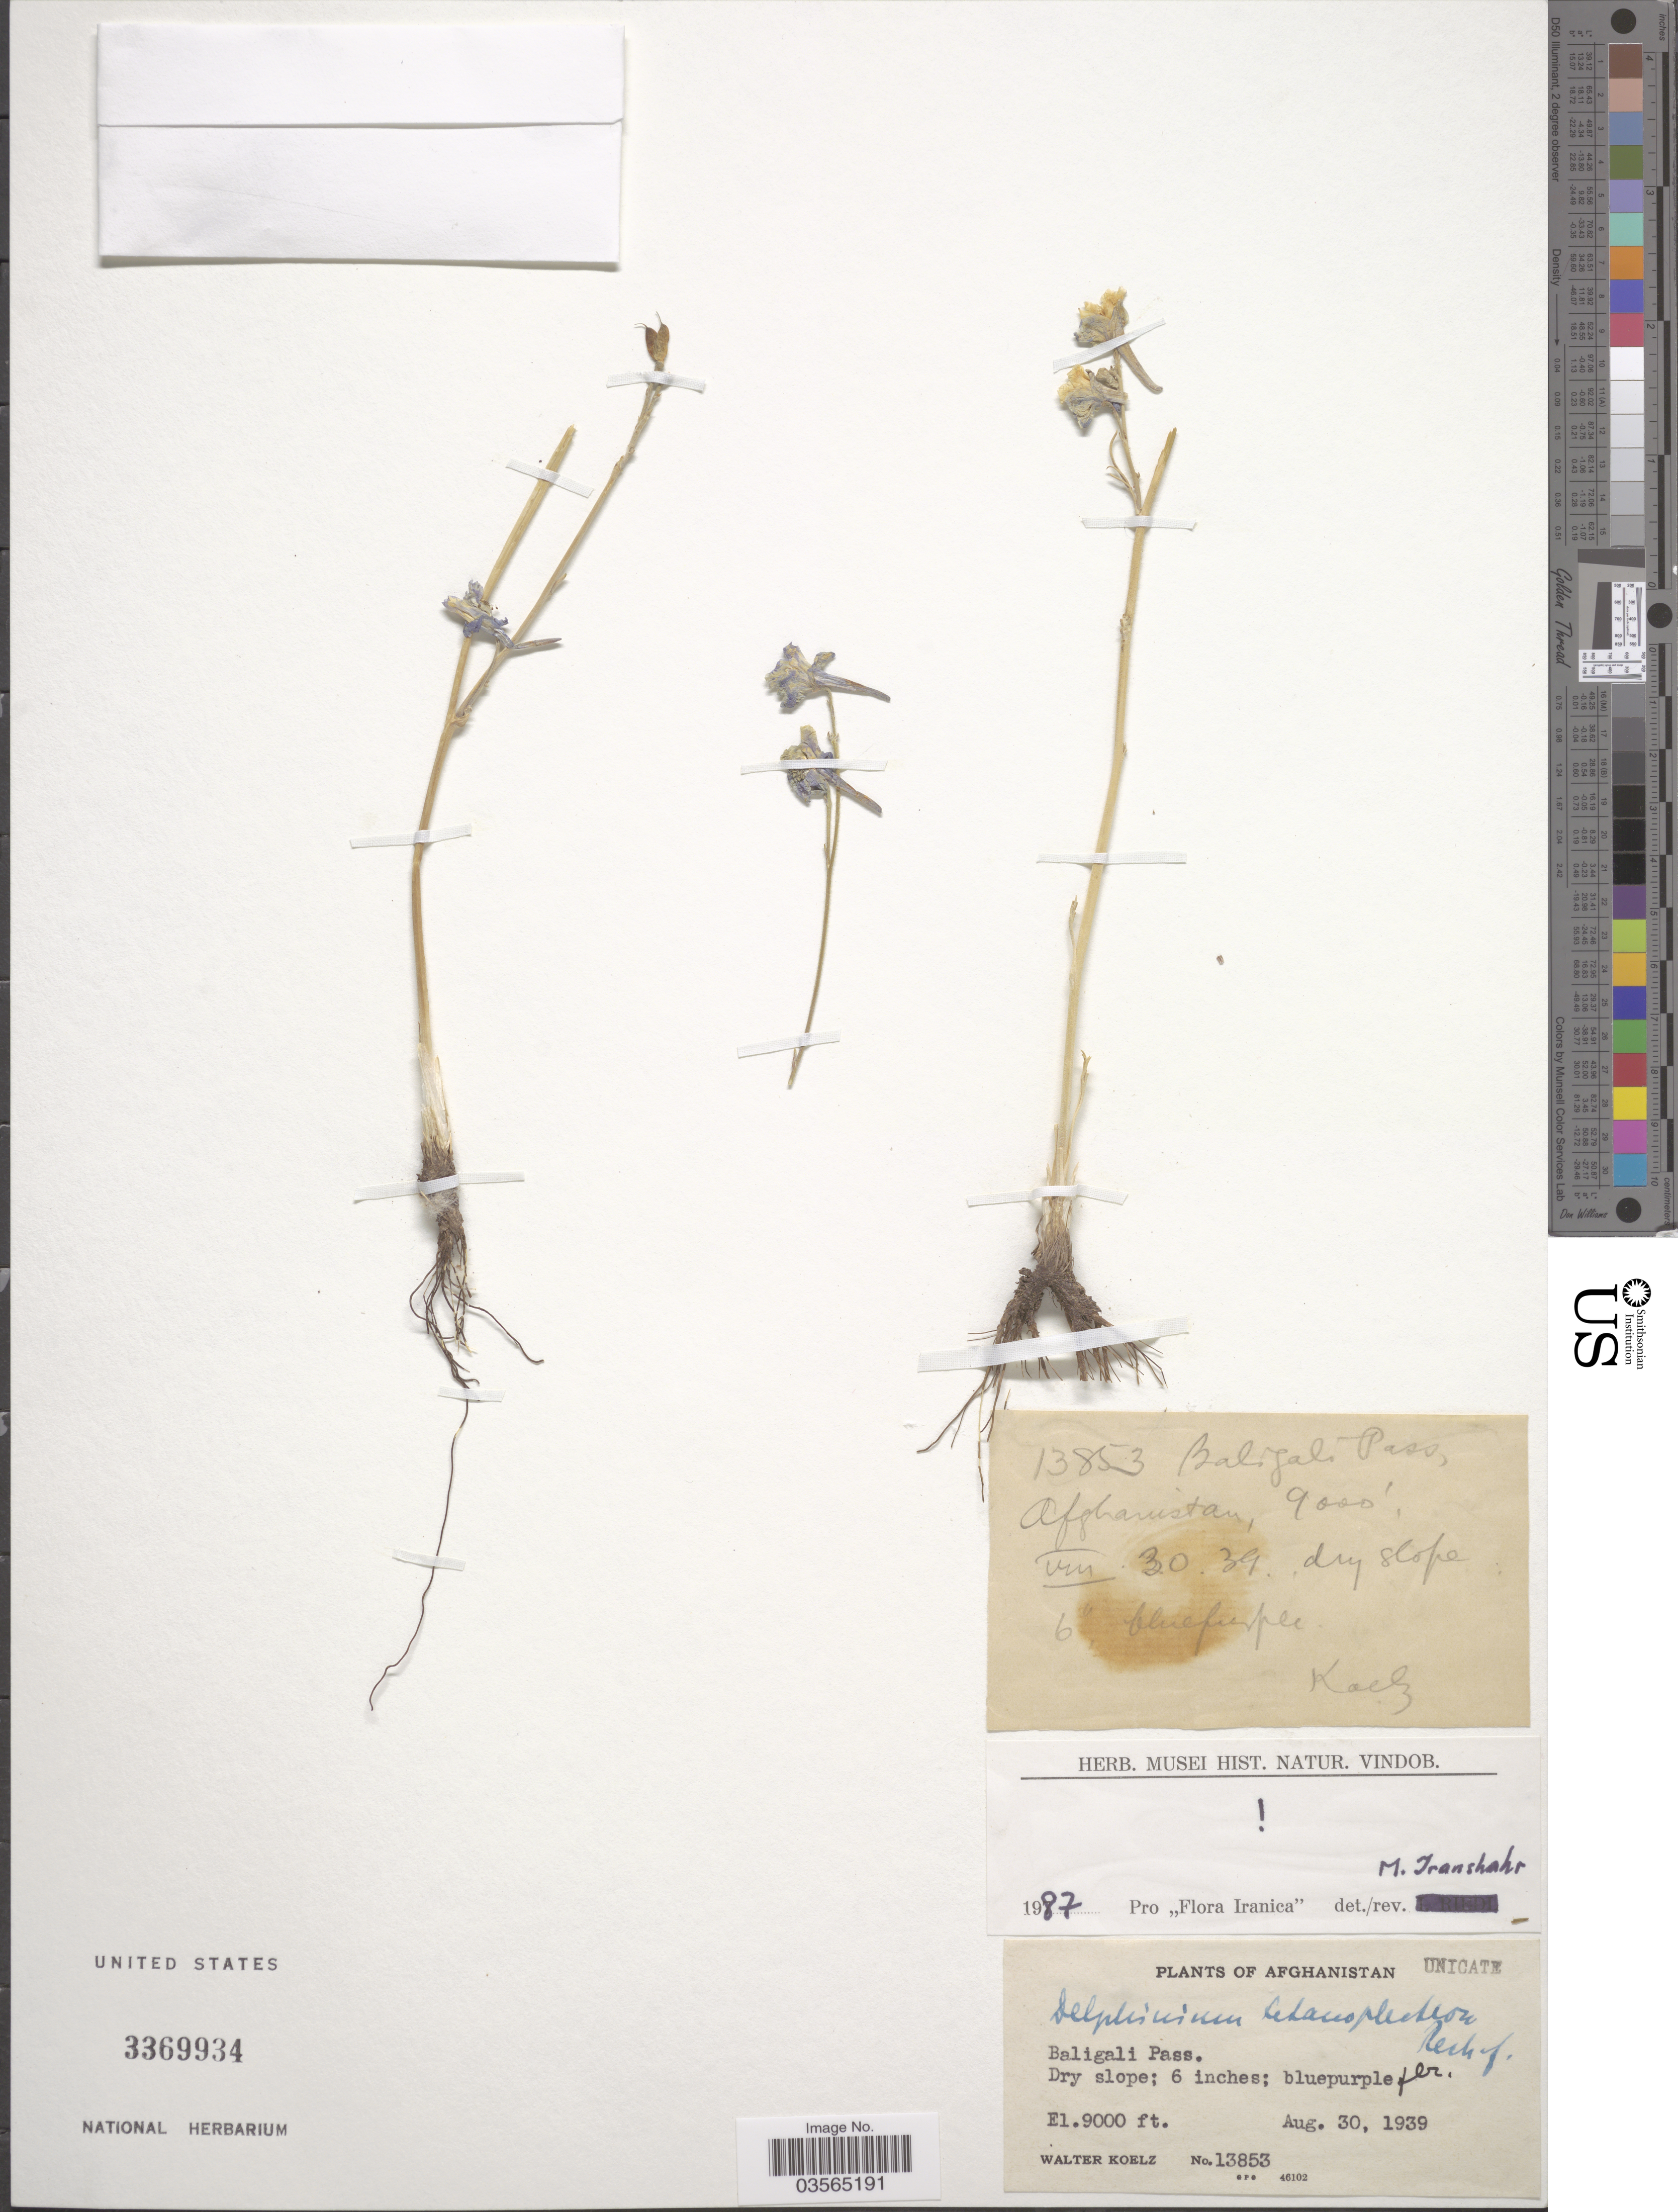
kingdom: Plantae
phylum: Tracheophyta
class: Magnoliopsida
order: Ranunculales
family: Ranunculaceae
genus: Delphinium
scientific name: Delphinium tetanoplectrum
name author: Rech. f.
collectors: W. N. Koelz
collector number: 13853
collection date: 1939-08-30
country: Afghanistan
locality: Baligali Pass.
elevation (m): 2743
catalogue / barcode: US 3369934